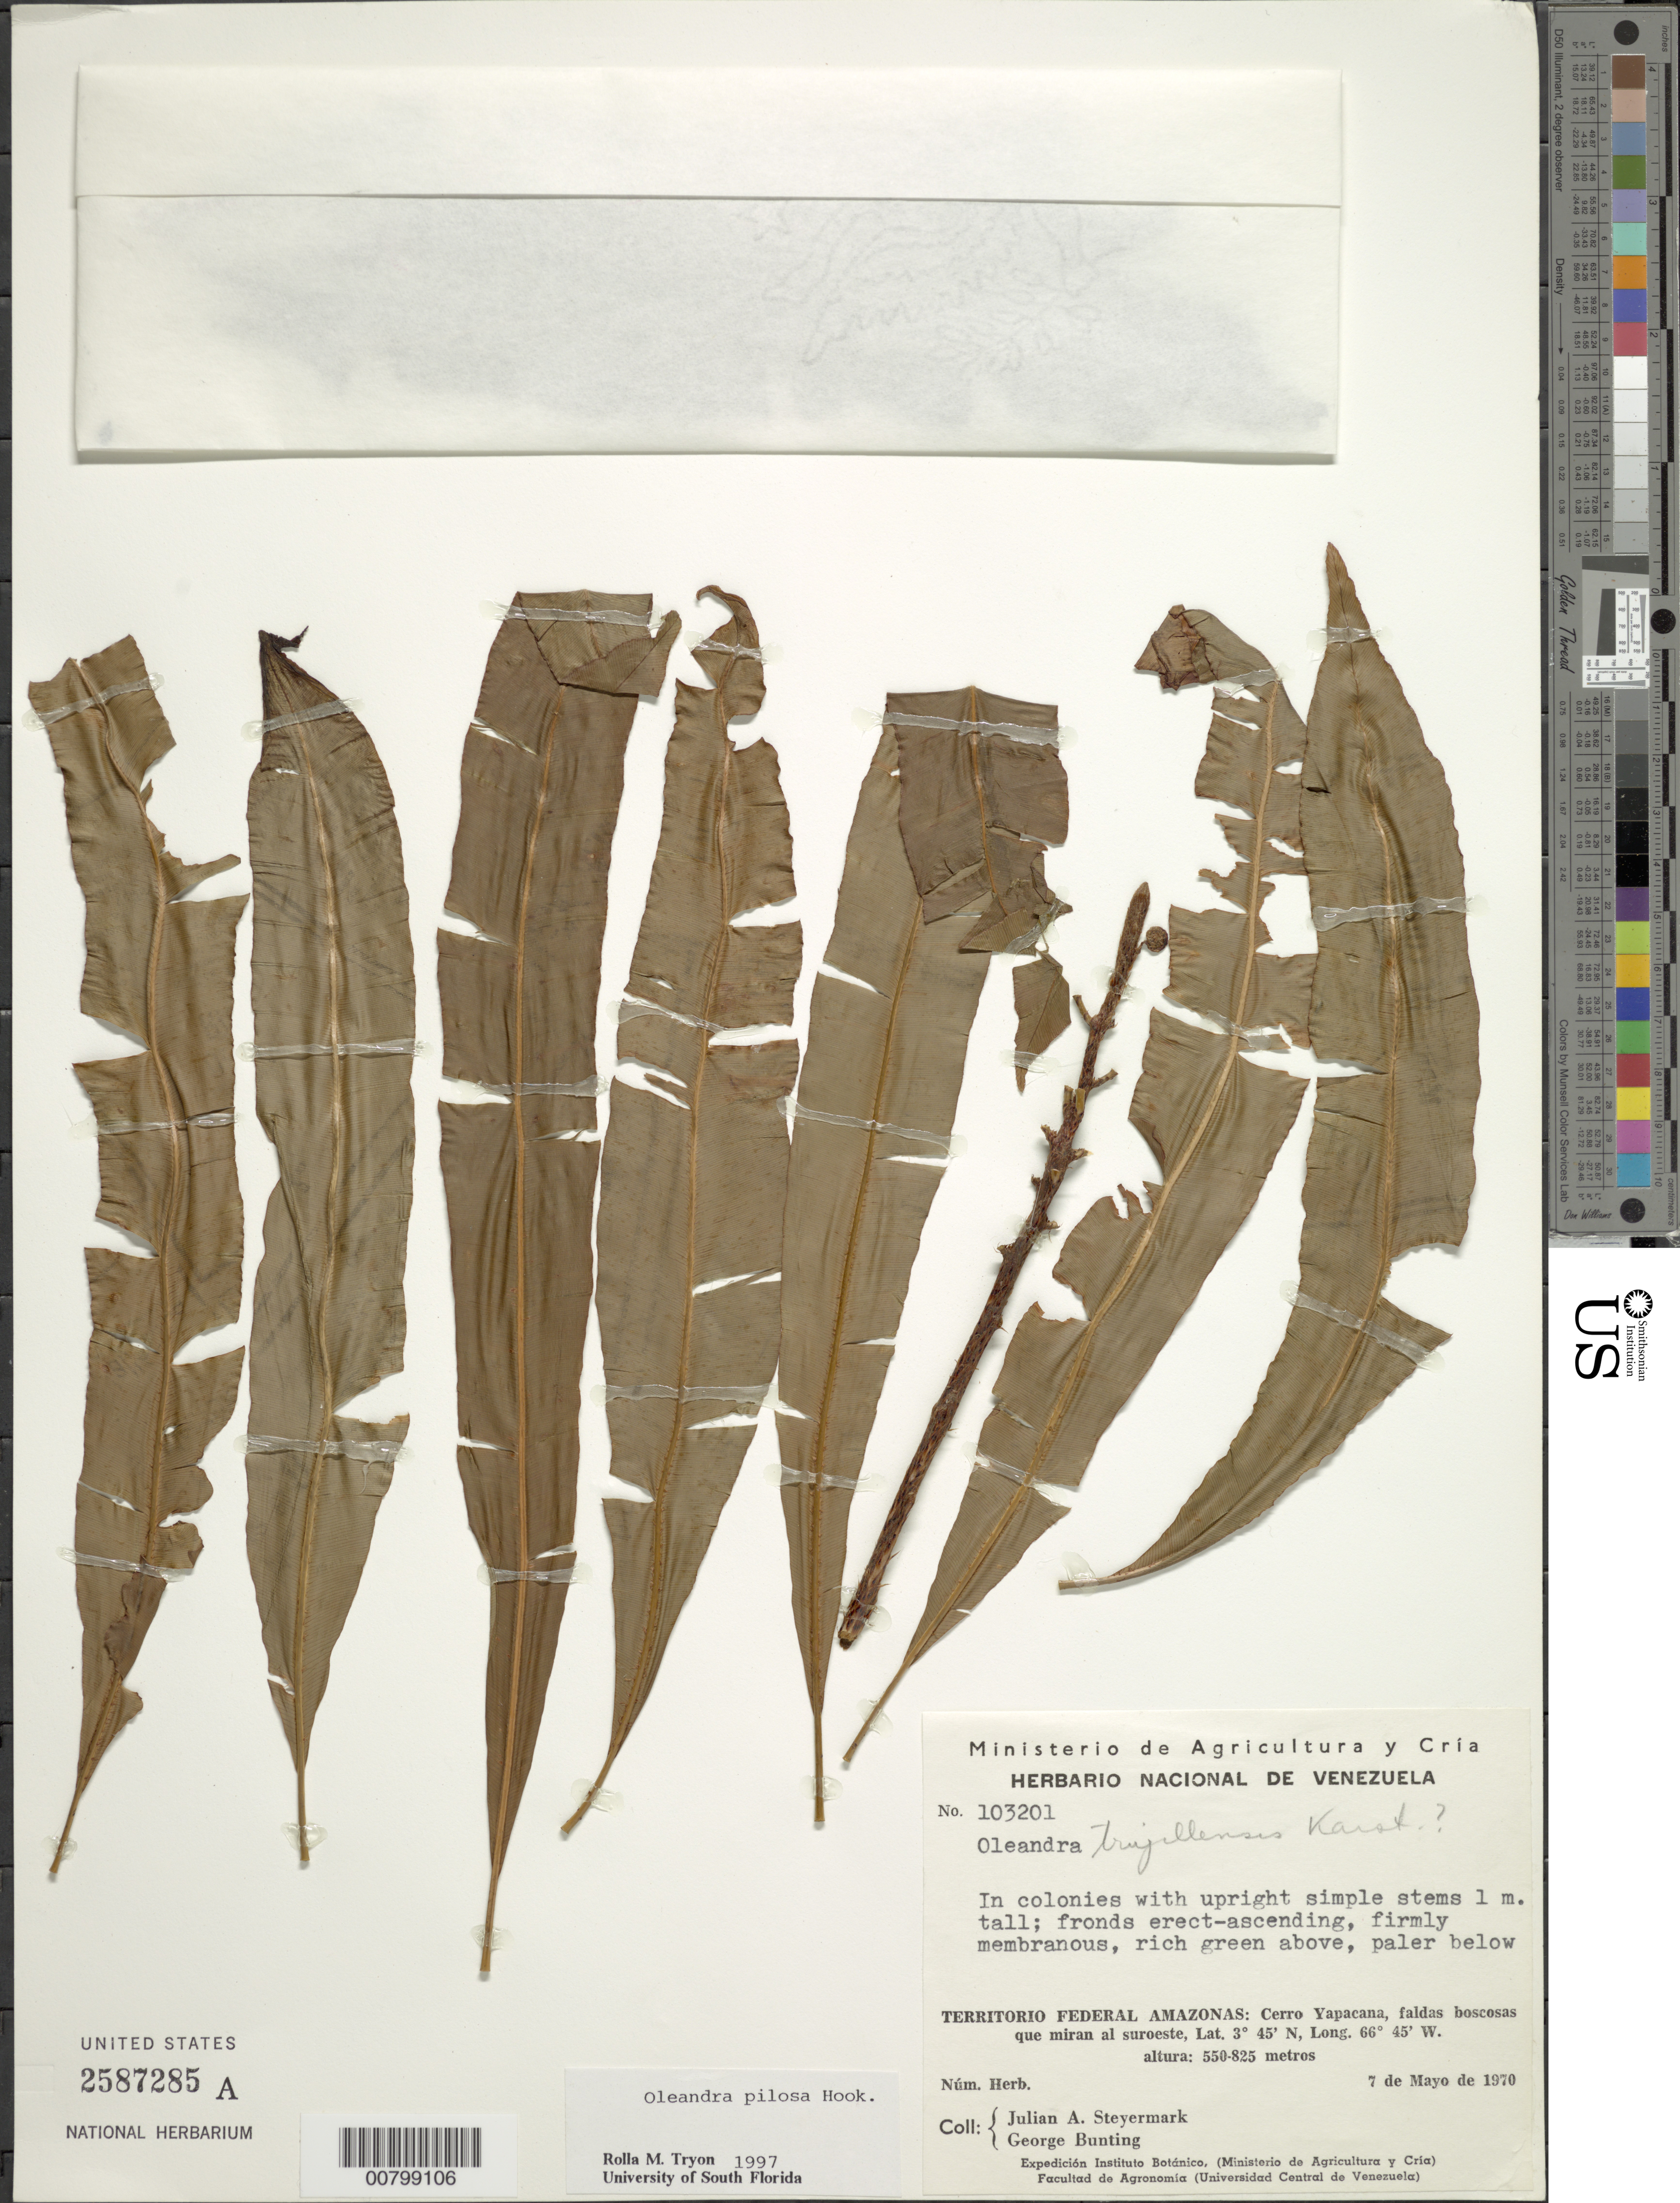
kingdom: Plantae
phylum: Tracheophyta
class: Polypodiopsida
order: Polypodiales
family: Oleandraceae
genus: Oleandra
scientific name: Oleandra pilosa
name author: Hook.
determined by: Tryon, Rolla M., Jr.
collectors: J. Steyermark & G. S. Bunting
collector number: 103201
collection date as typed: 7-May-70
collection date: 1970-05-07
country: Venezuela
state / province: Amazonas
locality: Cerro Yapacána, SW of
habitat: Faldas bocosas que miran SW de cerro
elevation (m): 550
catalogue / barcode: US 2587285A